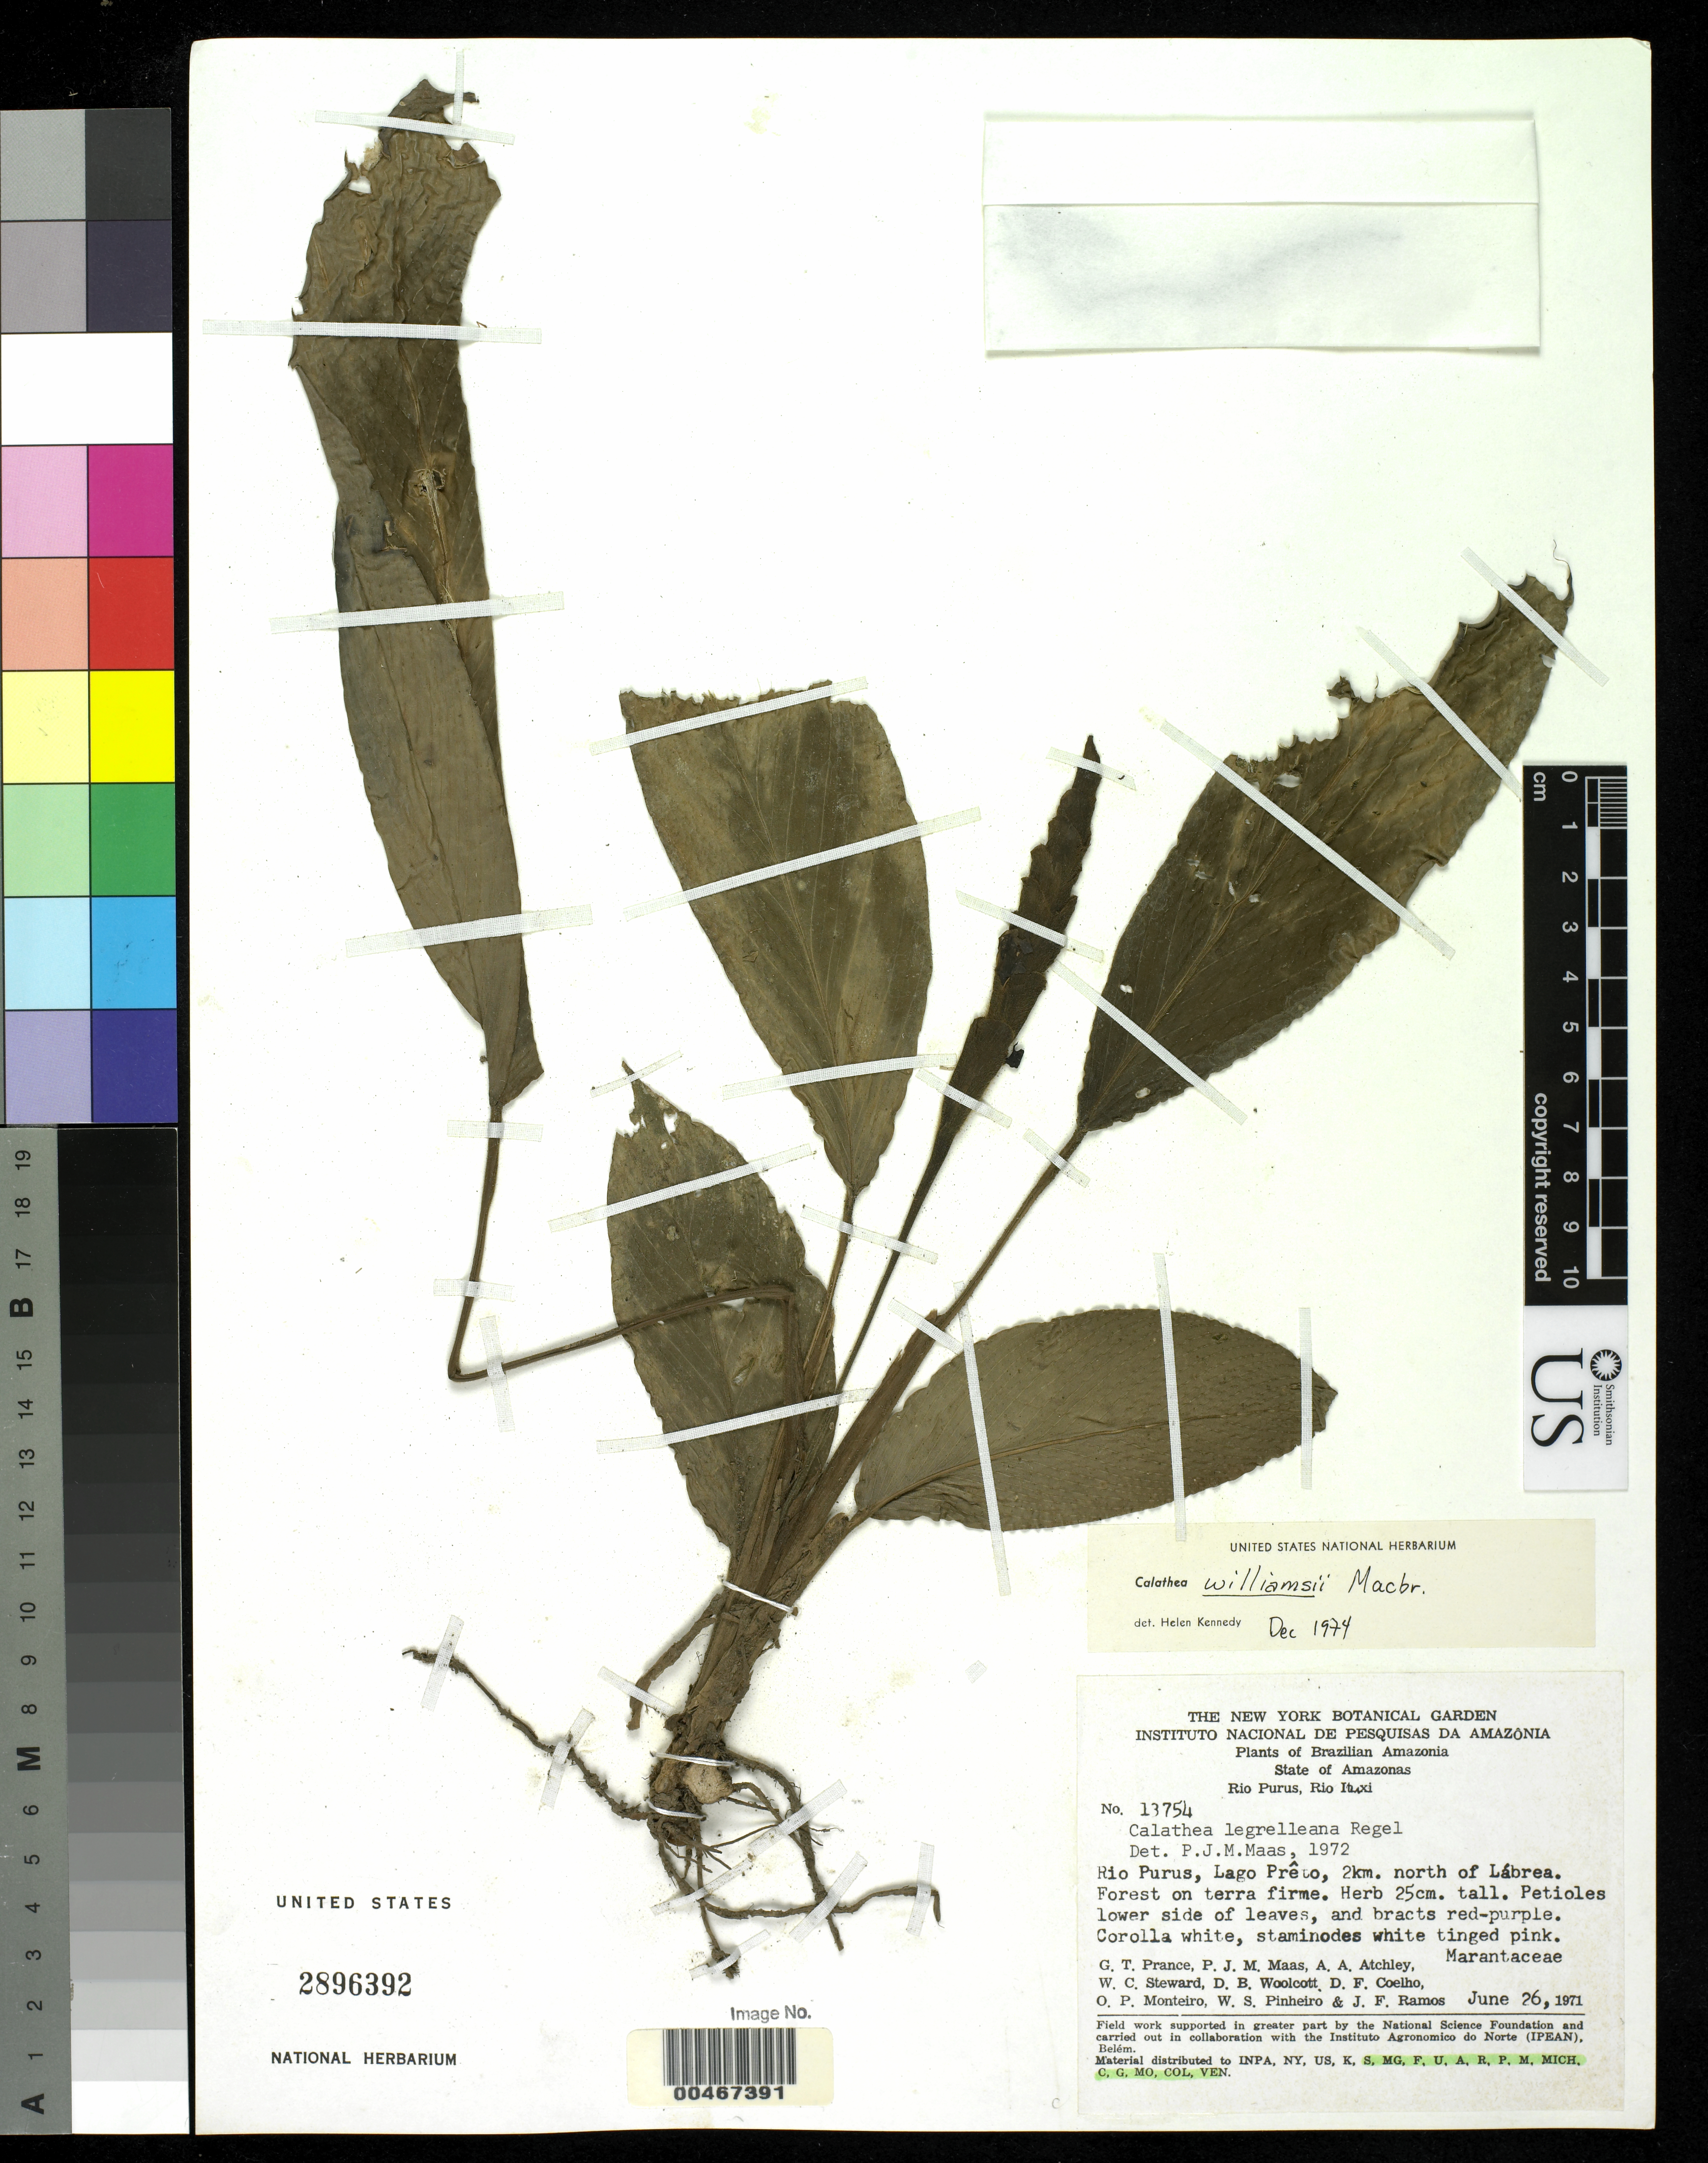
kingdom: Plantae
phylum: Tracheophyta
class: Liliopsida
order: Zingiberales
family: Marantaceae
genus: Goeppertia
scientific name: Goeppertia williamsii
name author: (J.F. Macbr.) Borchs. & S. Suárez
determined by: Strong, Mark T., (BOT), Smithsonian Institution - National Museum of Natural History (UNITED STATES)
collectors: G. T. Prance, P. Maas, A. A. Atchley, W. C. Steward & D. B. Woolcott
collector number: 13754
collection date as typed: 26 Jun 1971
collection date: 1971-06-26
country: Brazil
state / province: Amazonas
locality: Rio purus, lago preto, n of labrea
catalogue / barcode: US 2896392